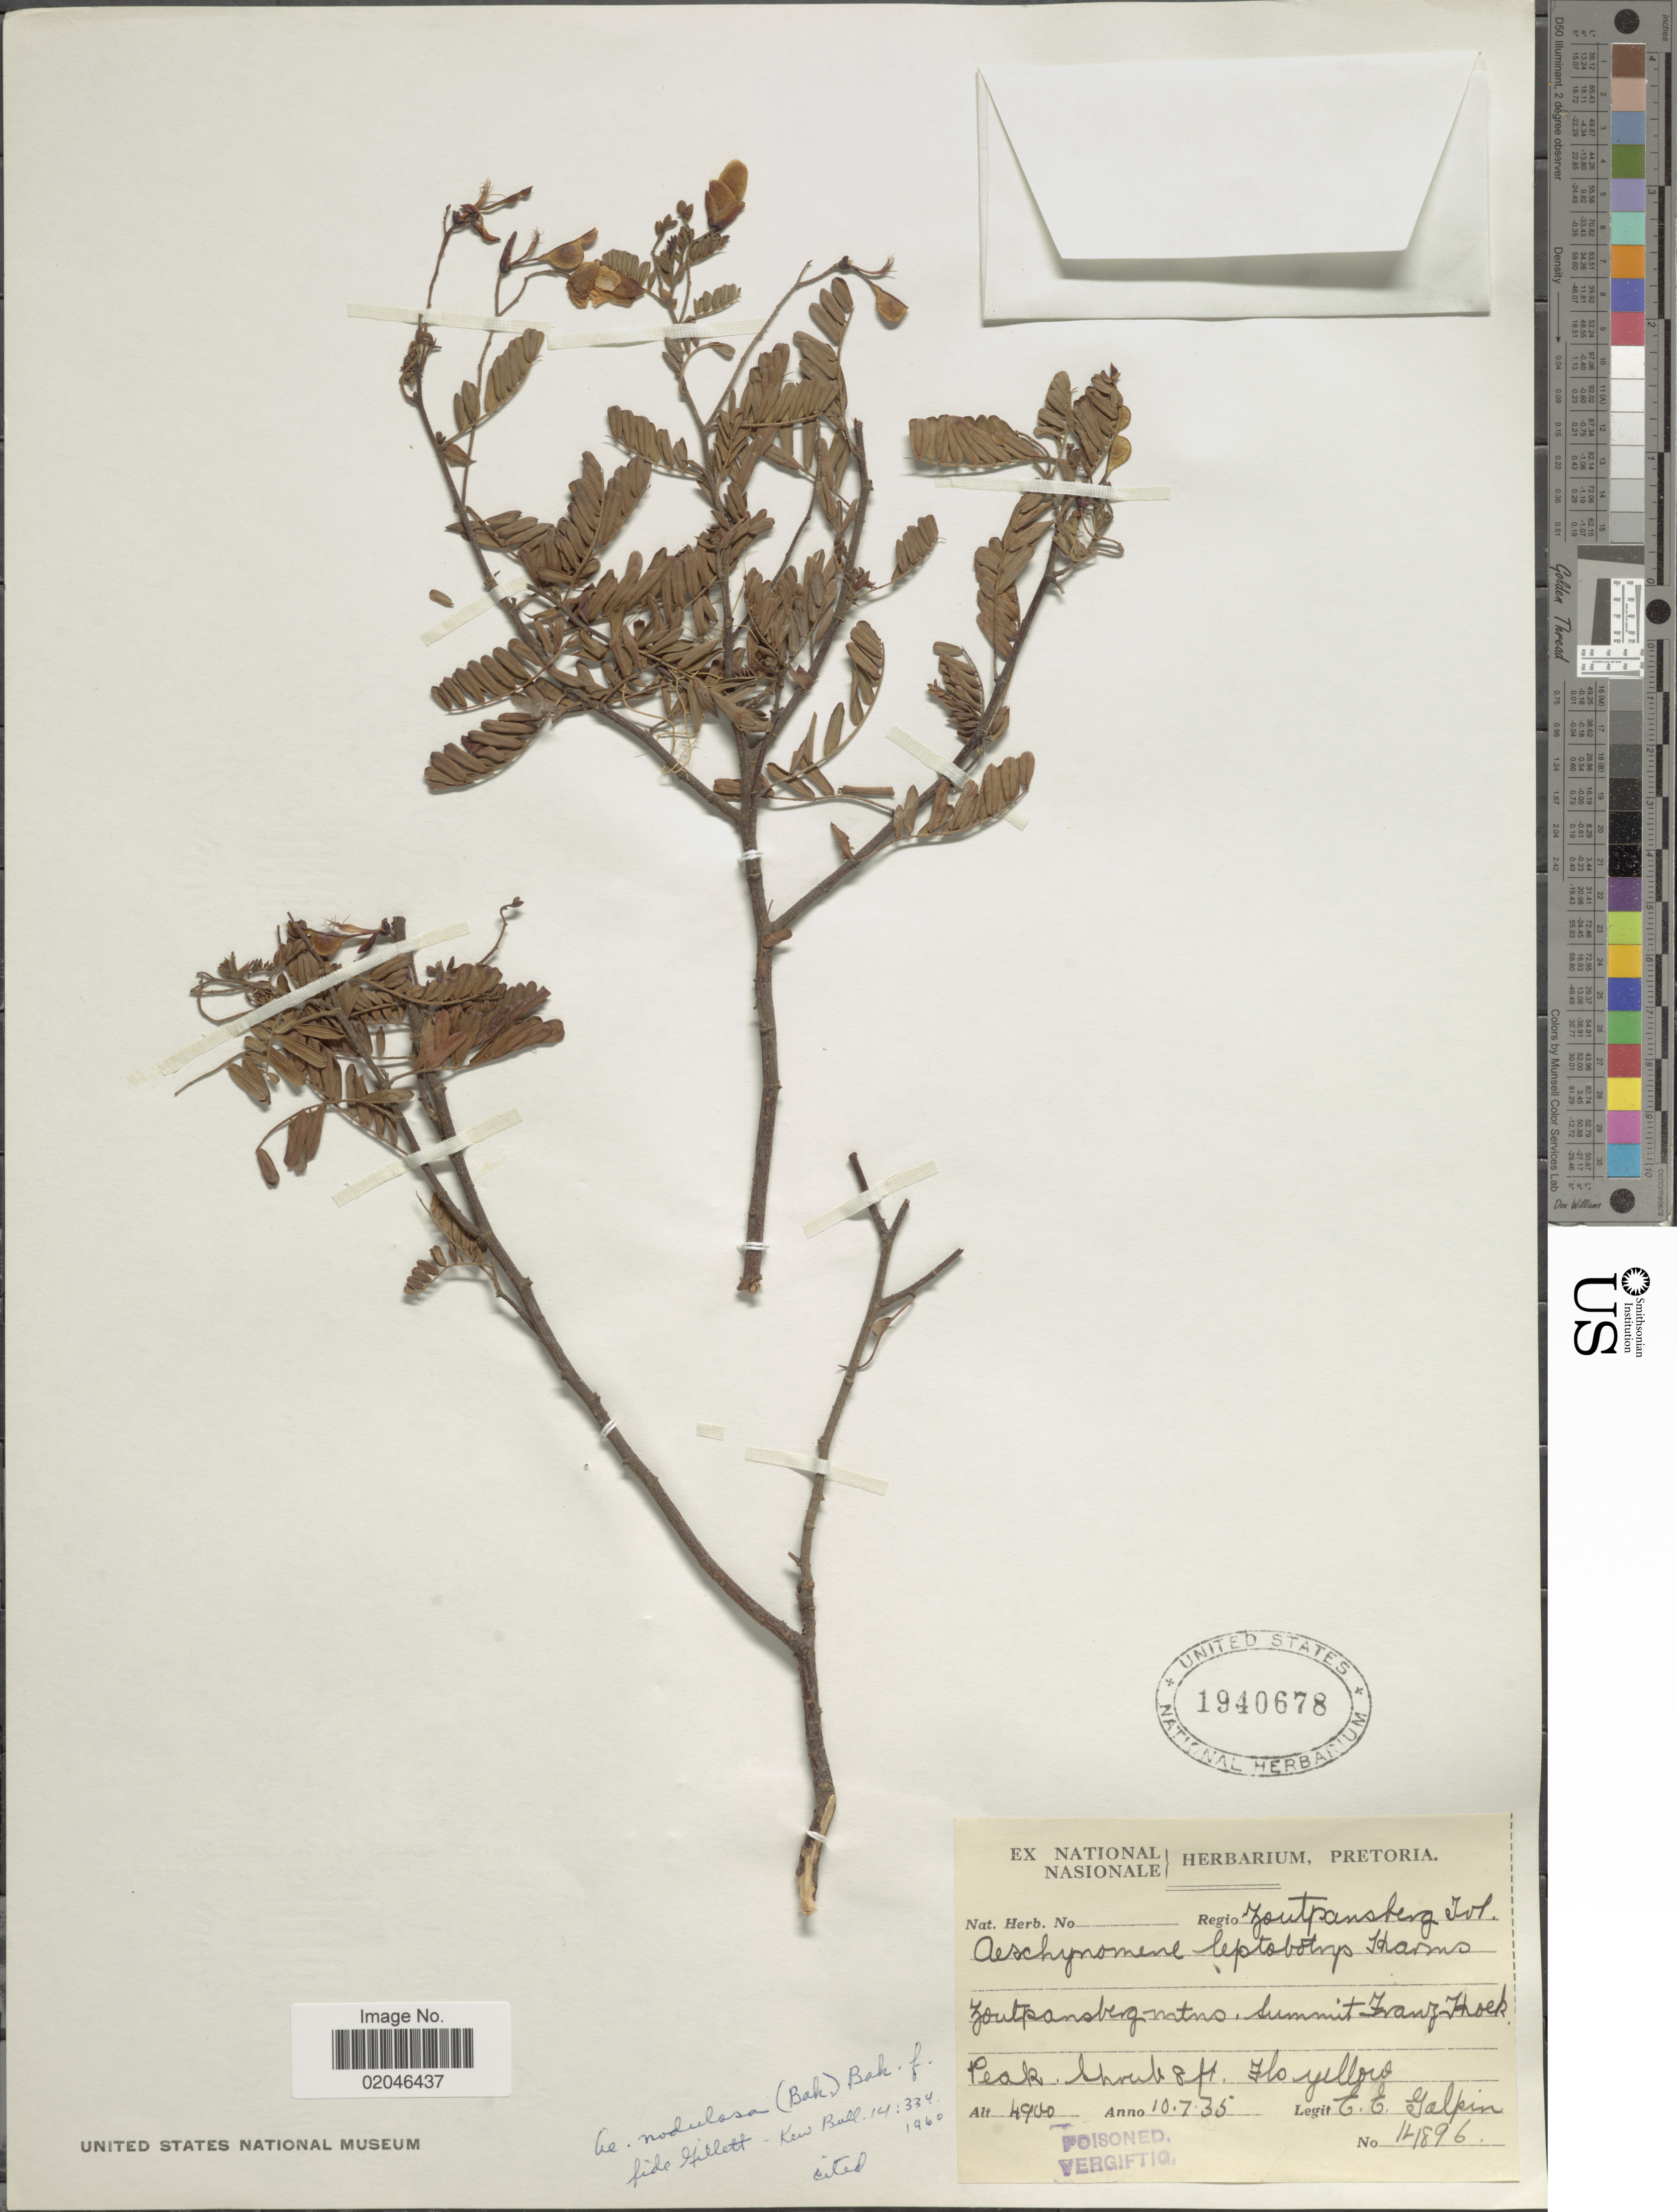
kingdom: Plantae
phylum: Tracheophyta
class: Magnoliopsida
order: Fabales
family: Fabaceae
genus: Aeschynomene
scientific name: Aeschynomene nodulosa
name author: Baker f.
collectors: E. Galpin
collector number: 14896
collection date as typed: Transcribed d/m/y: 10/7/35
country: South Africa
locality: Regio Zoutpansberg Tvl. Zoutpansberg mtns. Summit Franz-Hoek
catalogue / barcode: US 1940678